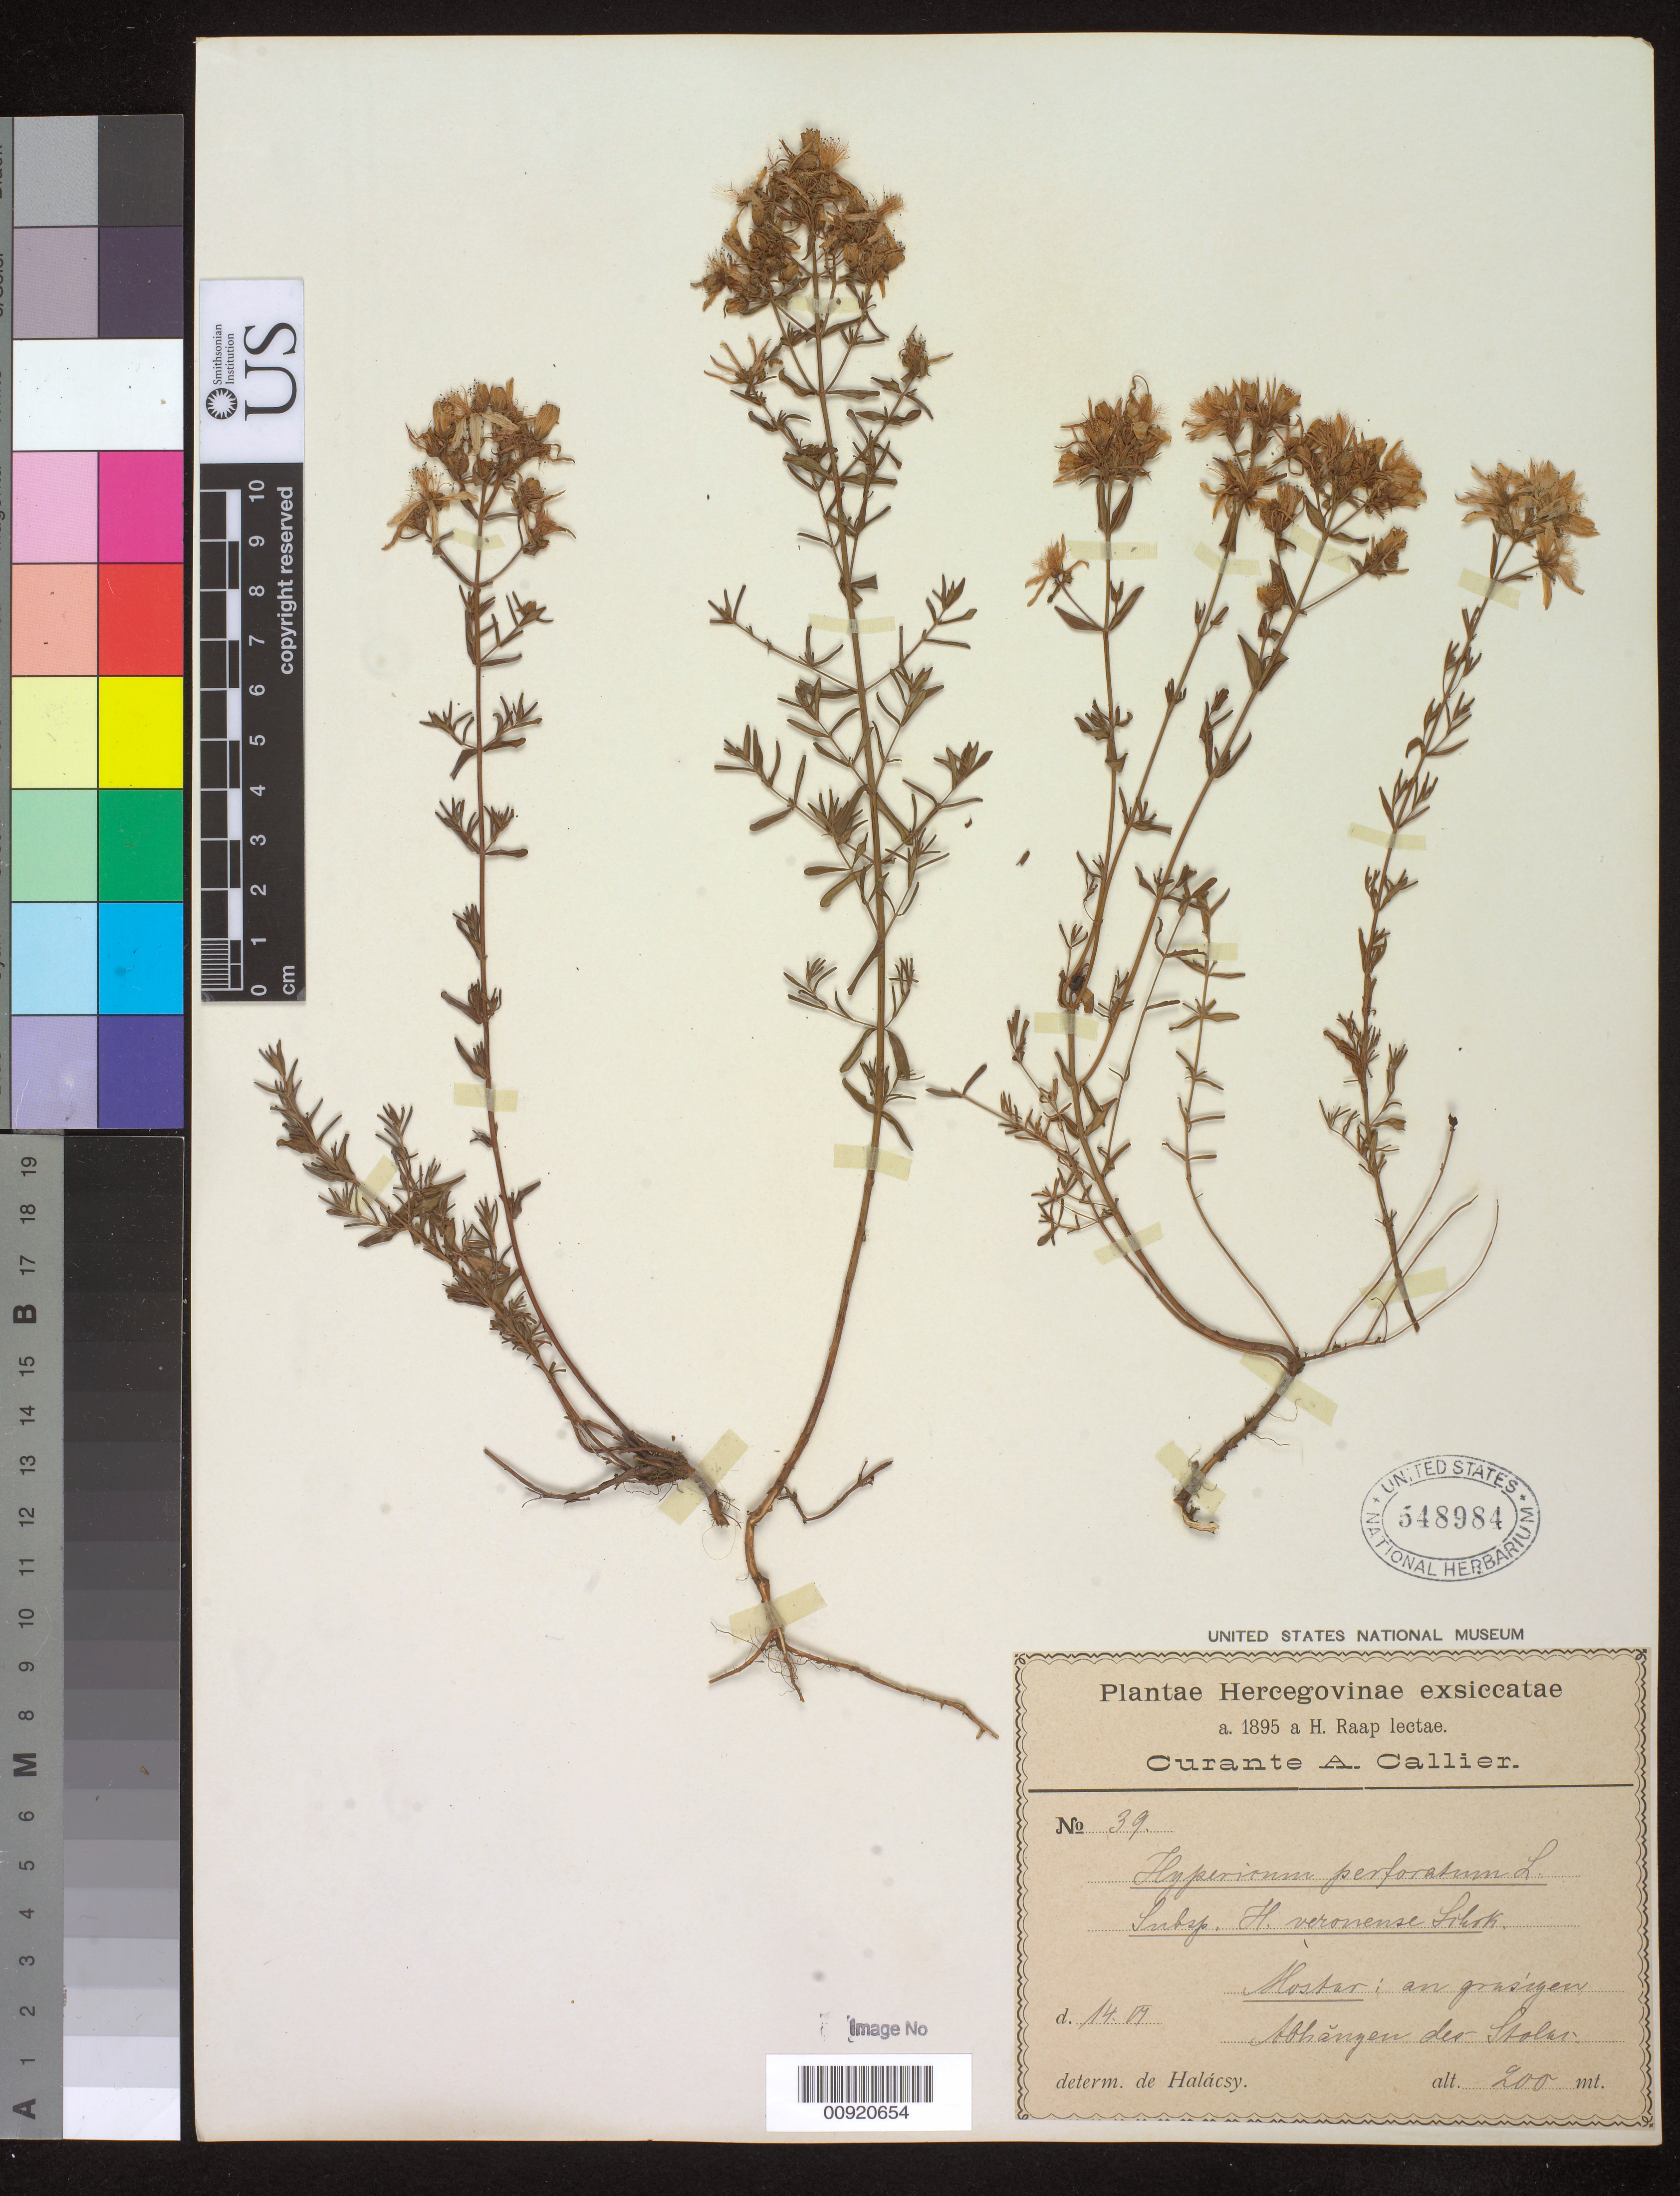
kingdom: Plantae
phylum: Tracheophyta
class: Magnoliopsida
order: Malpighiales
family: Hypericaceae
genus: Hypericum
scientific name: Hypericum perforatum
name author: L.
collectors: C. A. Callier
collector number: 39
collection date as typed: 1895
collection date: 1895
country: Montenegro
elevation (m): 200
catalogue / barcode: US 548984